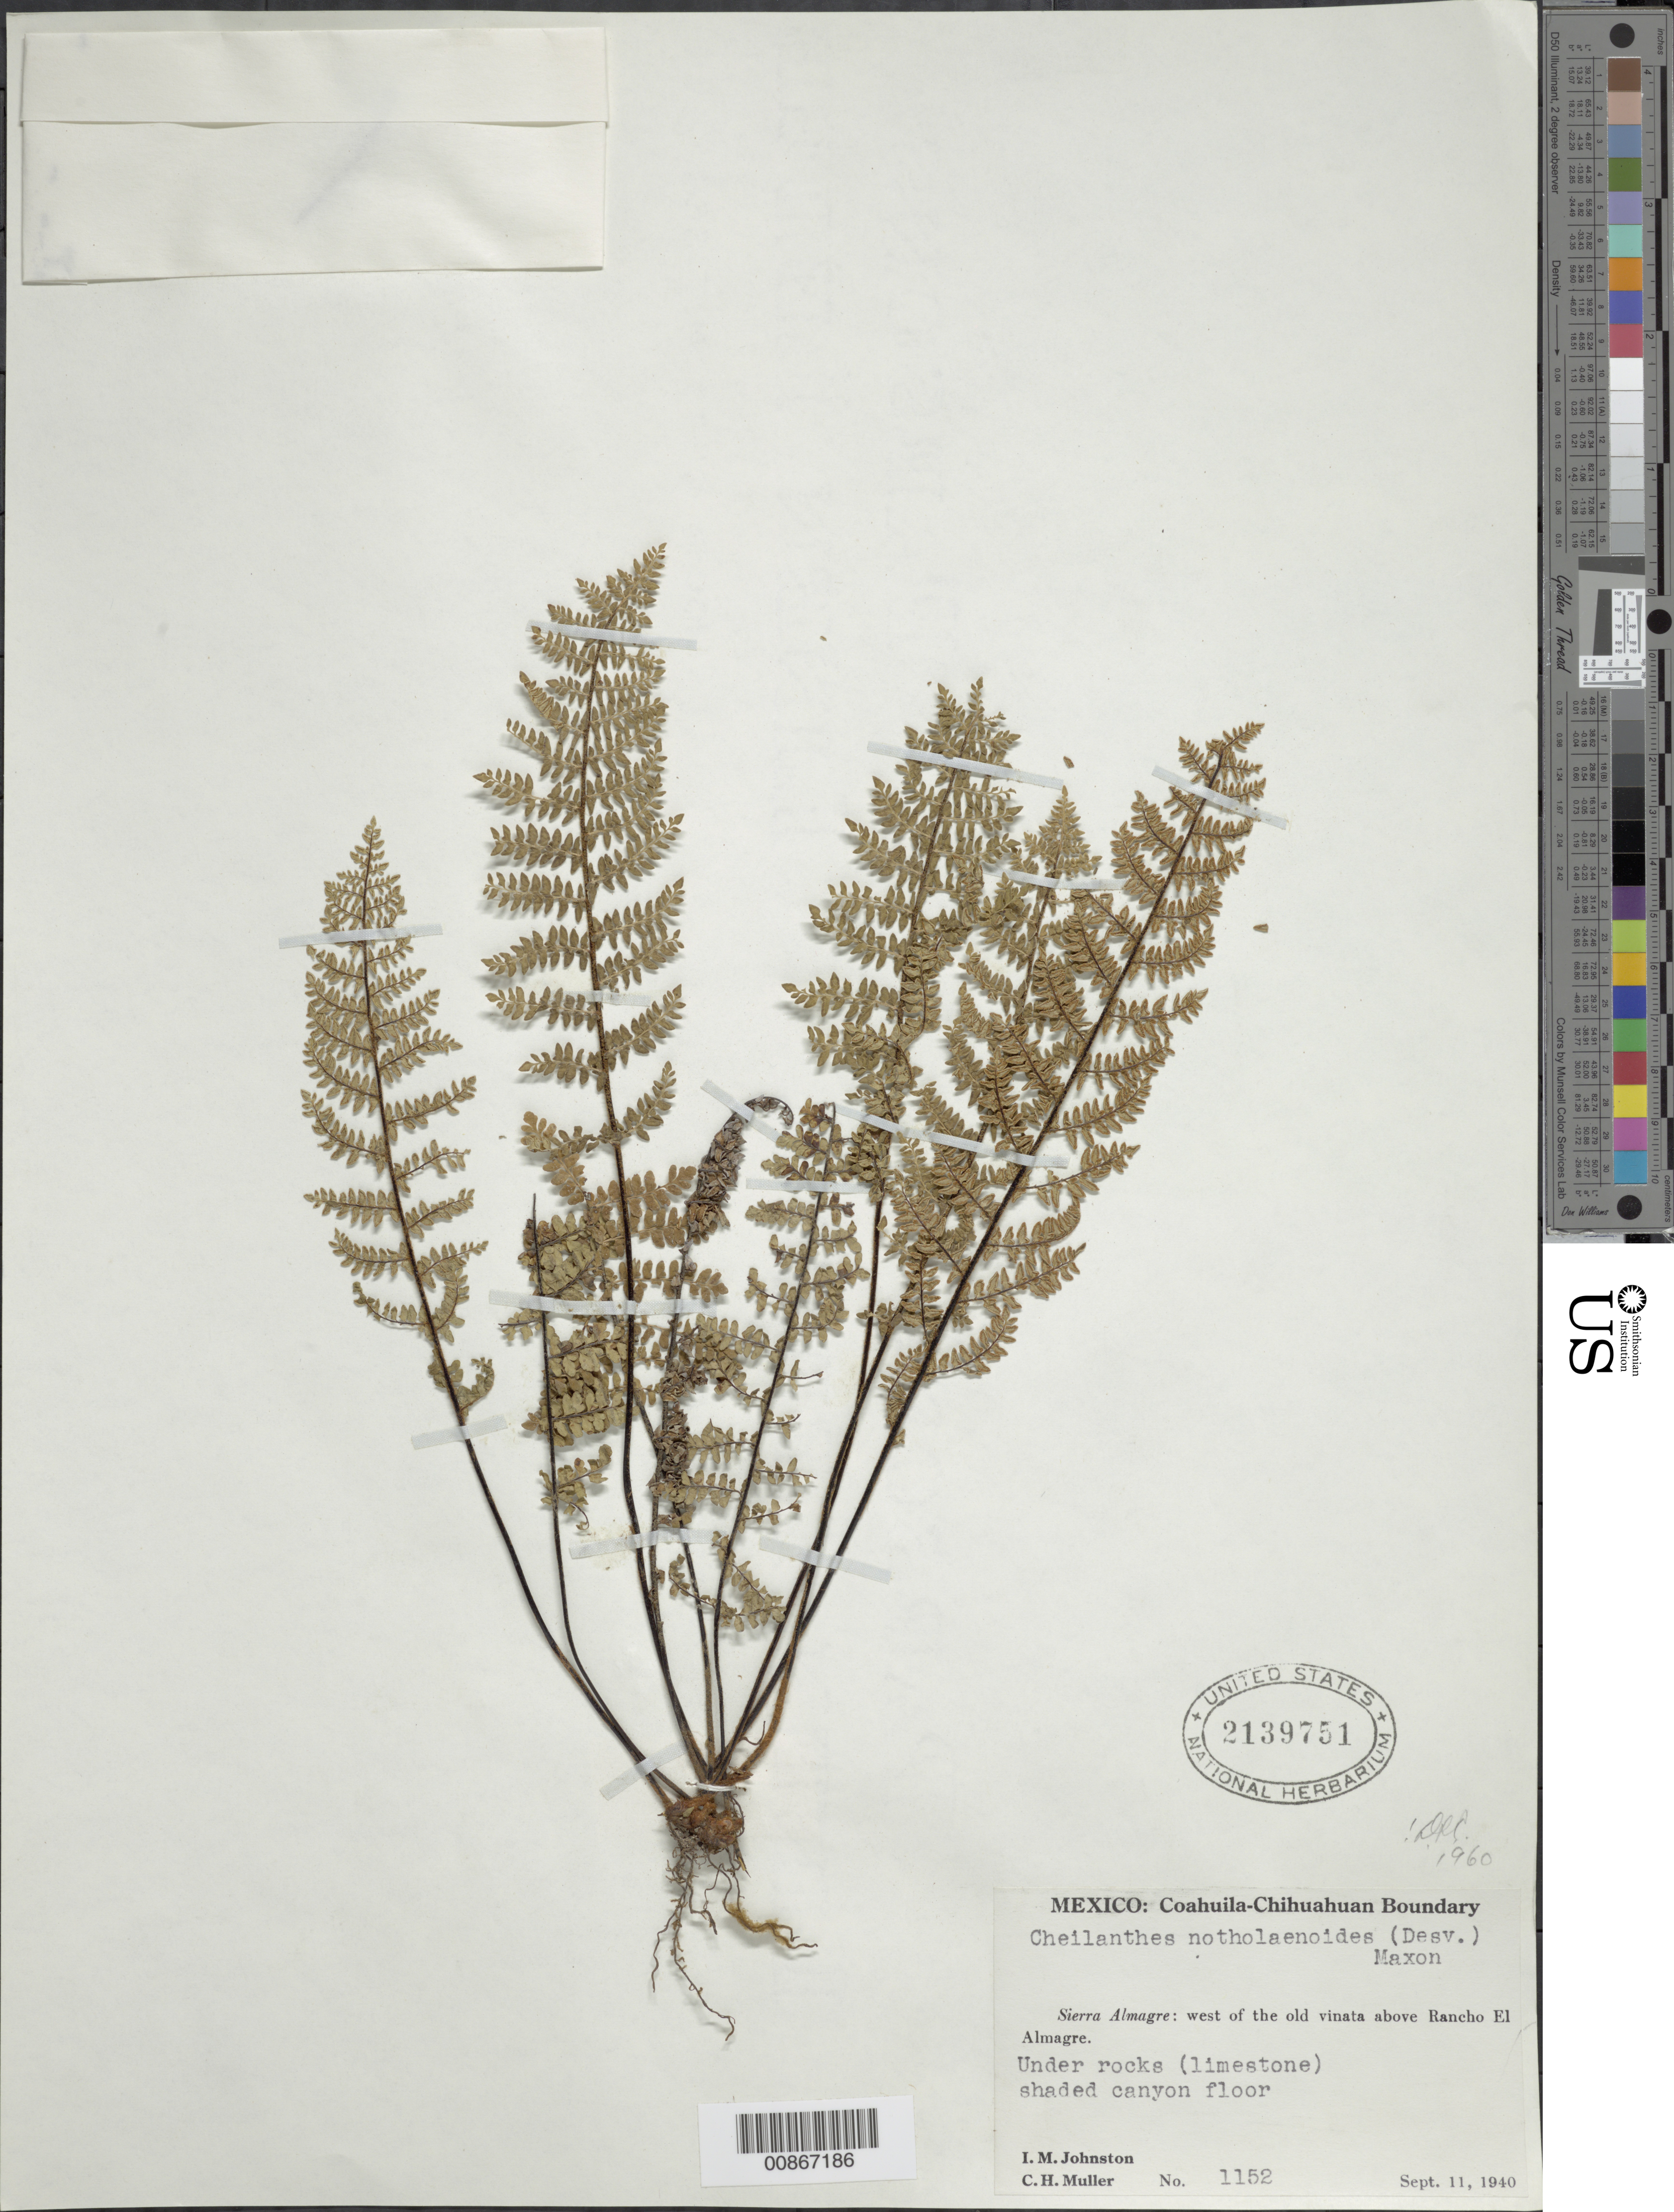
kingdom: Plantae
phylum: Tracheophyta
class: Polypodiopsida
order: Polypodiales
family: Pteridaceae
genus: Myriopteris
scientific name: Myriopteris notholaenoides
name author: (Desv.) Grusz & Windham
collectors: I.M. Johnston & C. H. Muller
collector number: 1152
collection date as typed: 11 Sep 1940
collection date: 1940-09-11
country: Mexico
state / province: Chihuahua / Coahuila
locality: Coahuila-Chihuahuan Boundary. Sierra Almagre: west of the old vinata above Rancho El Almagre.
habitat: Under rocks (limestone). Shaded canyon floor.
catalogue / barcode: US 2139751